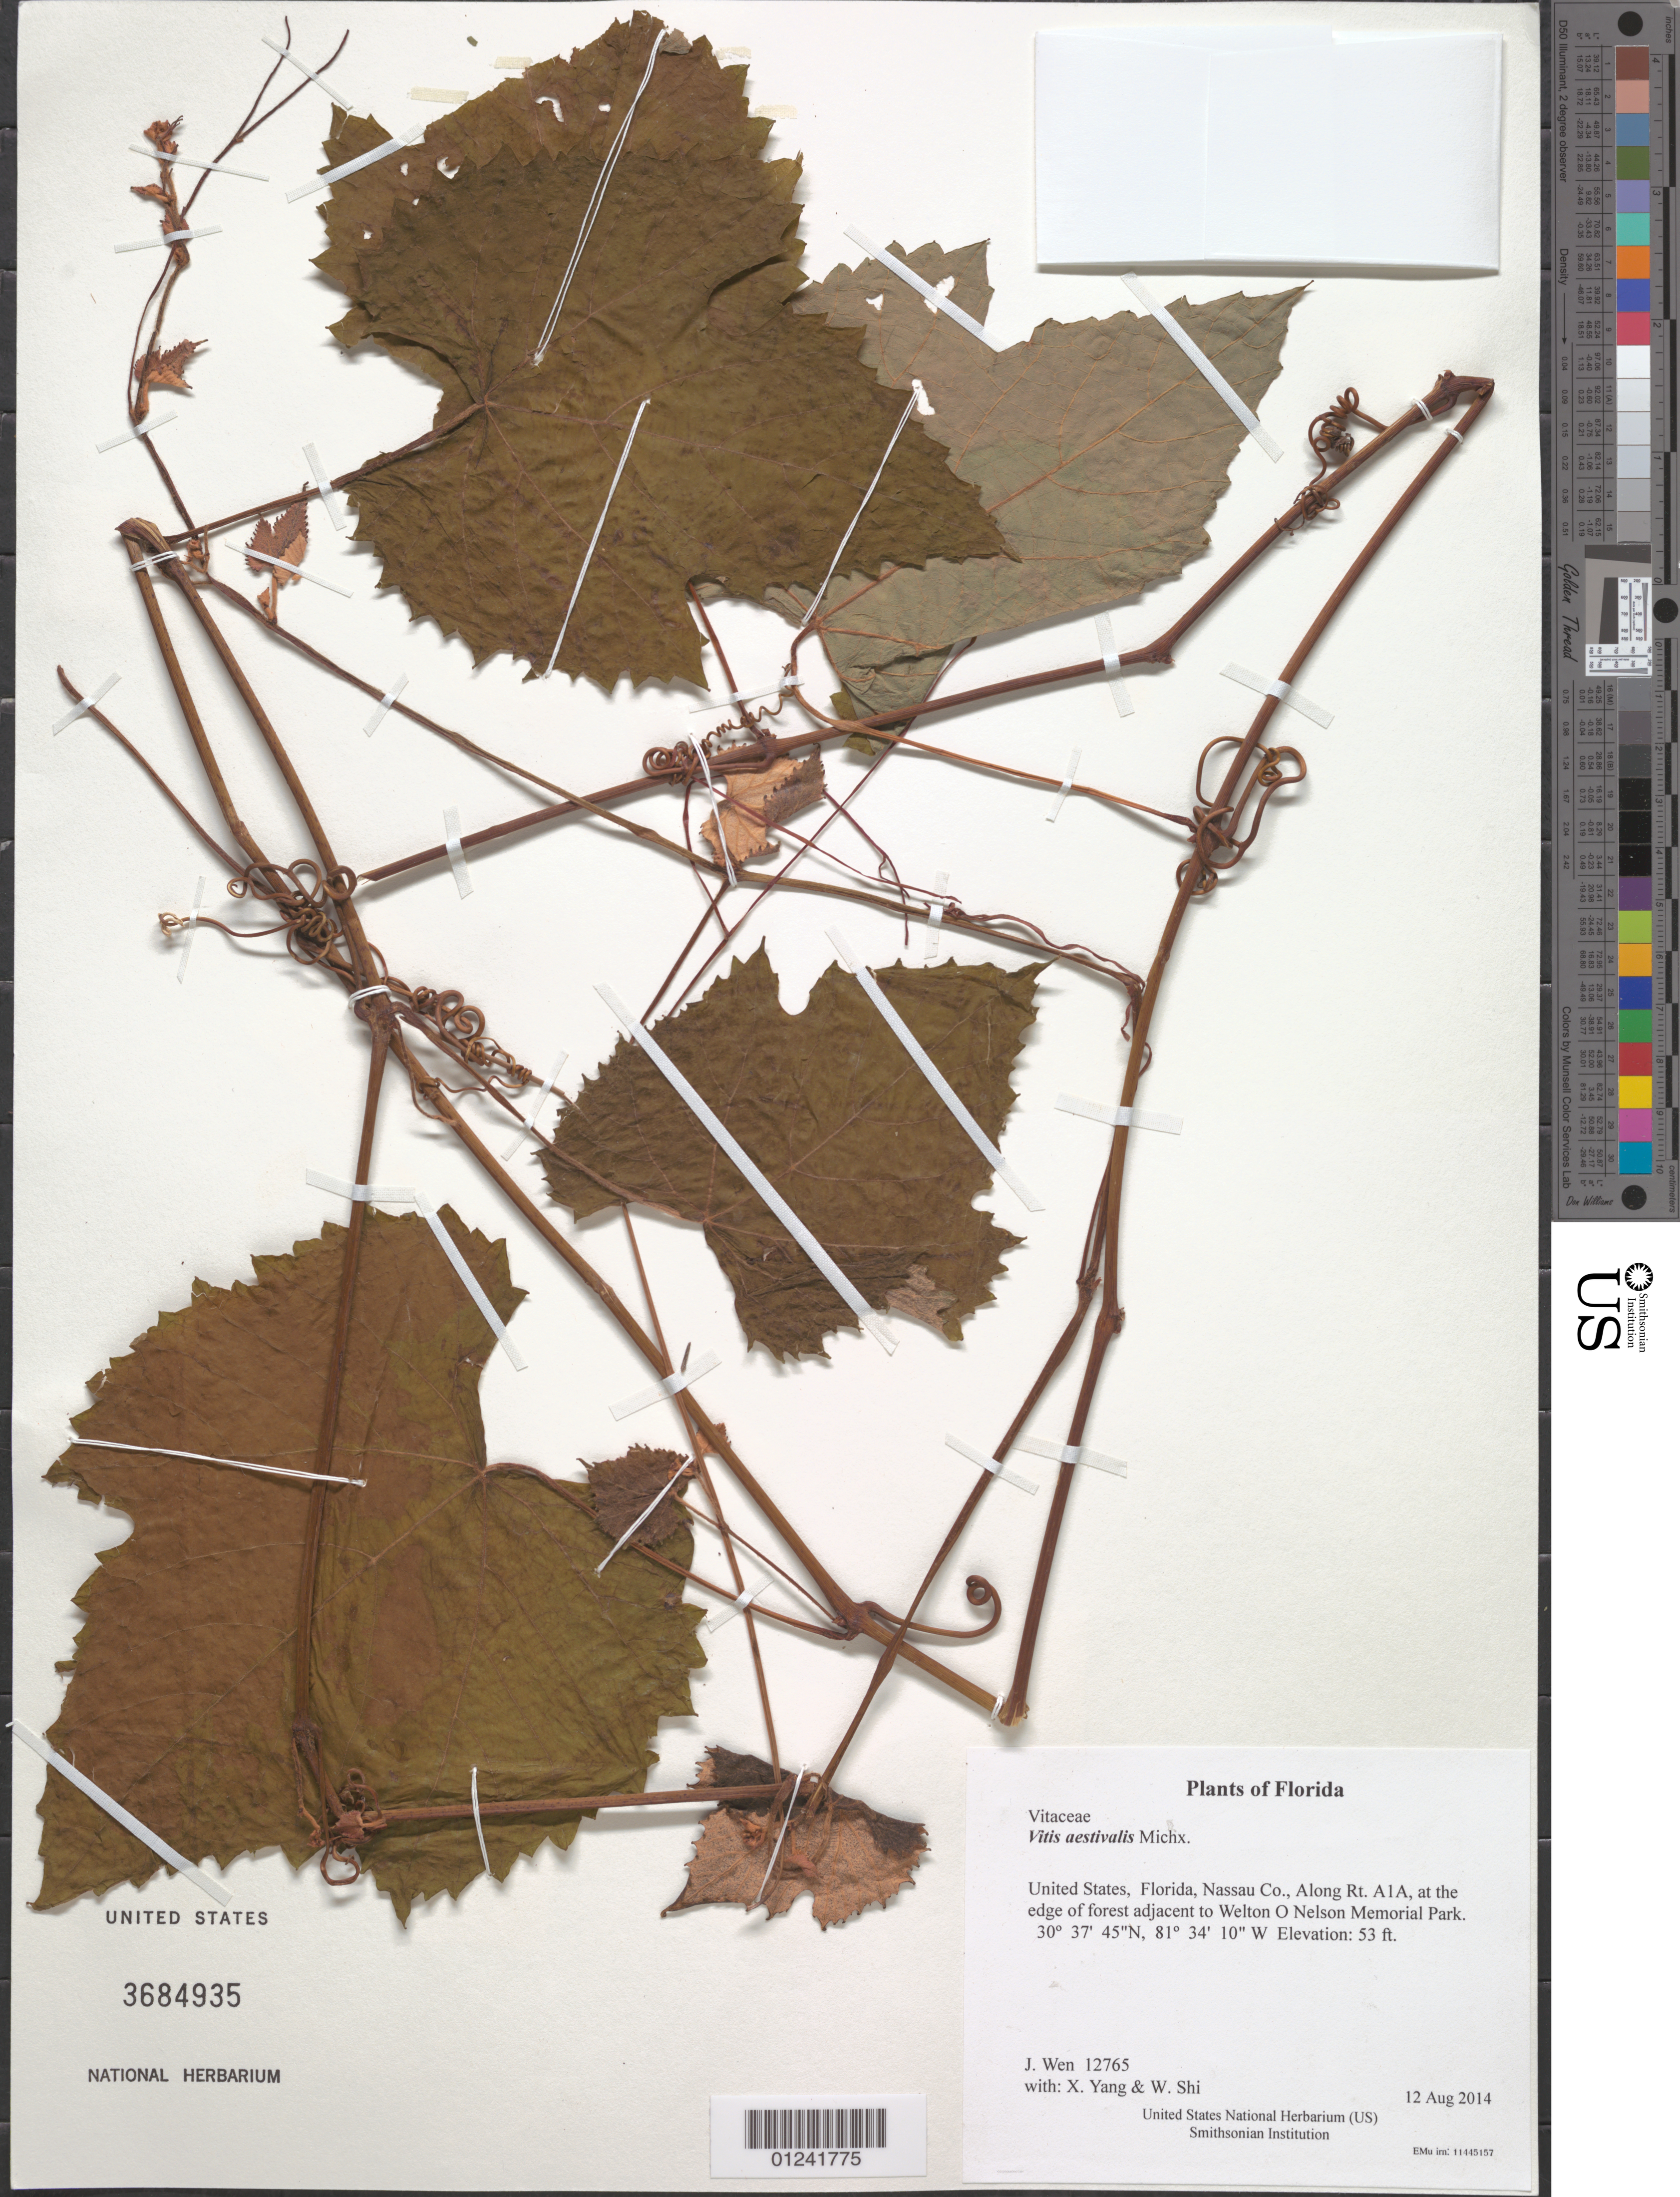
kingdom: Plantae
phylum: Tracheophyta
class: Magnoliopsida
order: Vitales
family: Vitaceae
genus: Vitis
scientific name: Vitis aestivalis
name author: Michx.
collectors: J. Wen, X. Yang & W. Shi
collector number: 12765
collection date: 2014-08-12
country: United States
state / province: Florida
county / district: Nassau Co.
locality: Along Rt. A1A, at the edge of forest adjacent to Welton O Nelson Memorial Park.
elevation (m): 16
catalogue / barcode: US 3684935